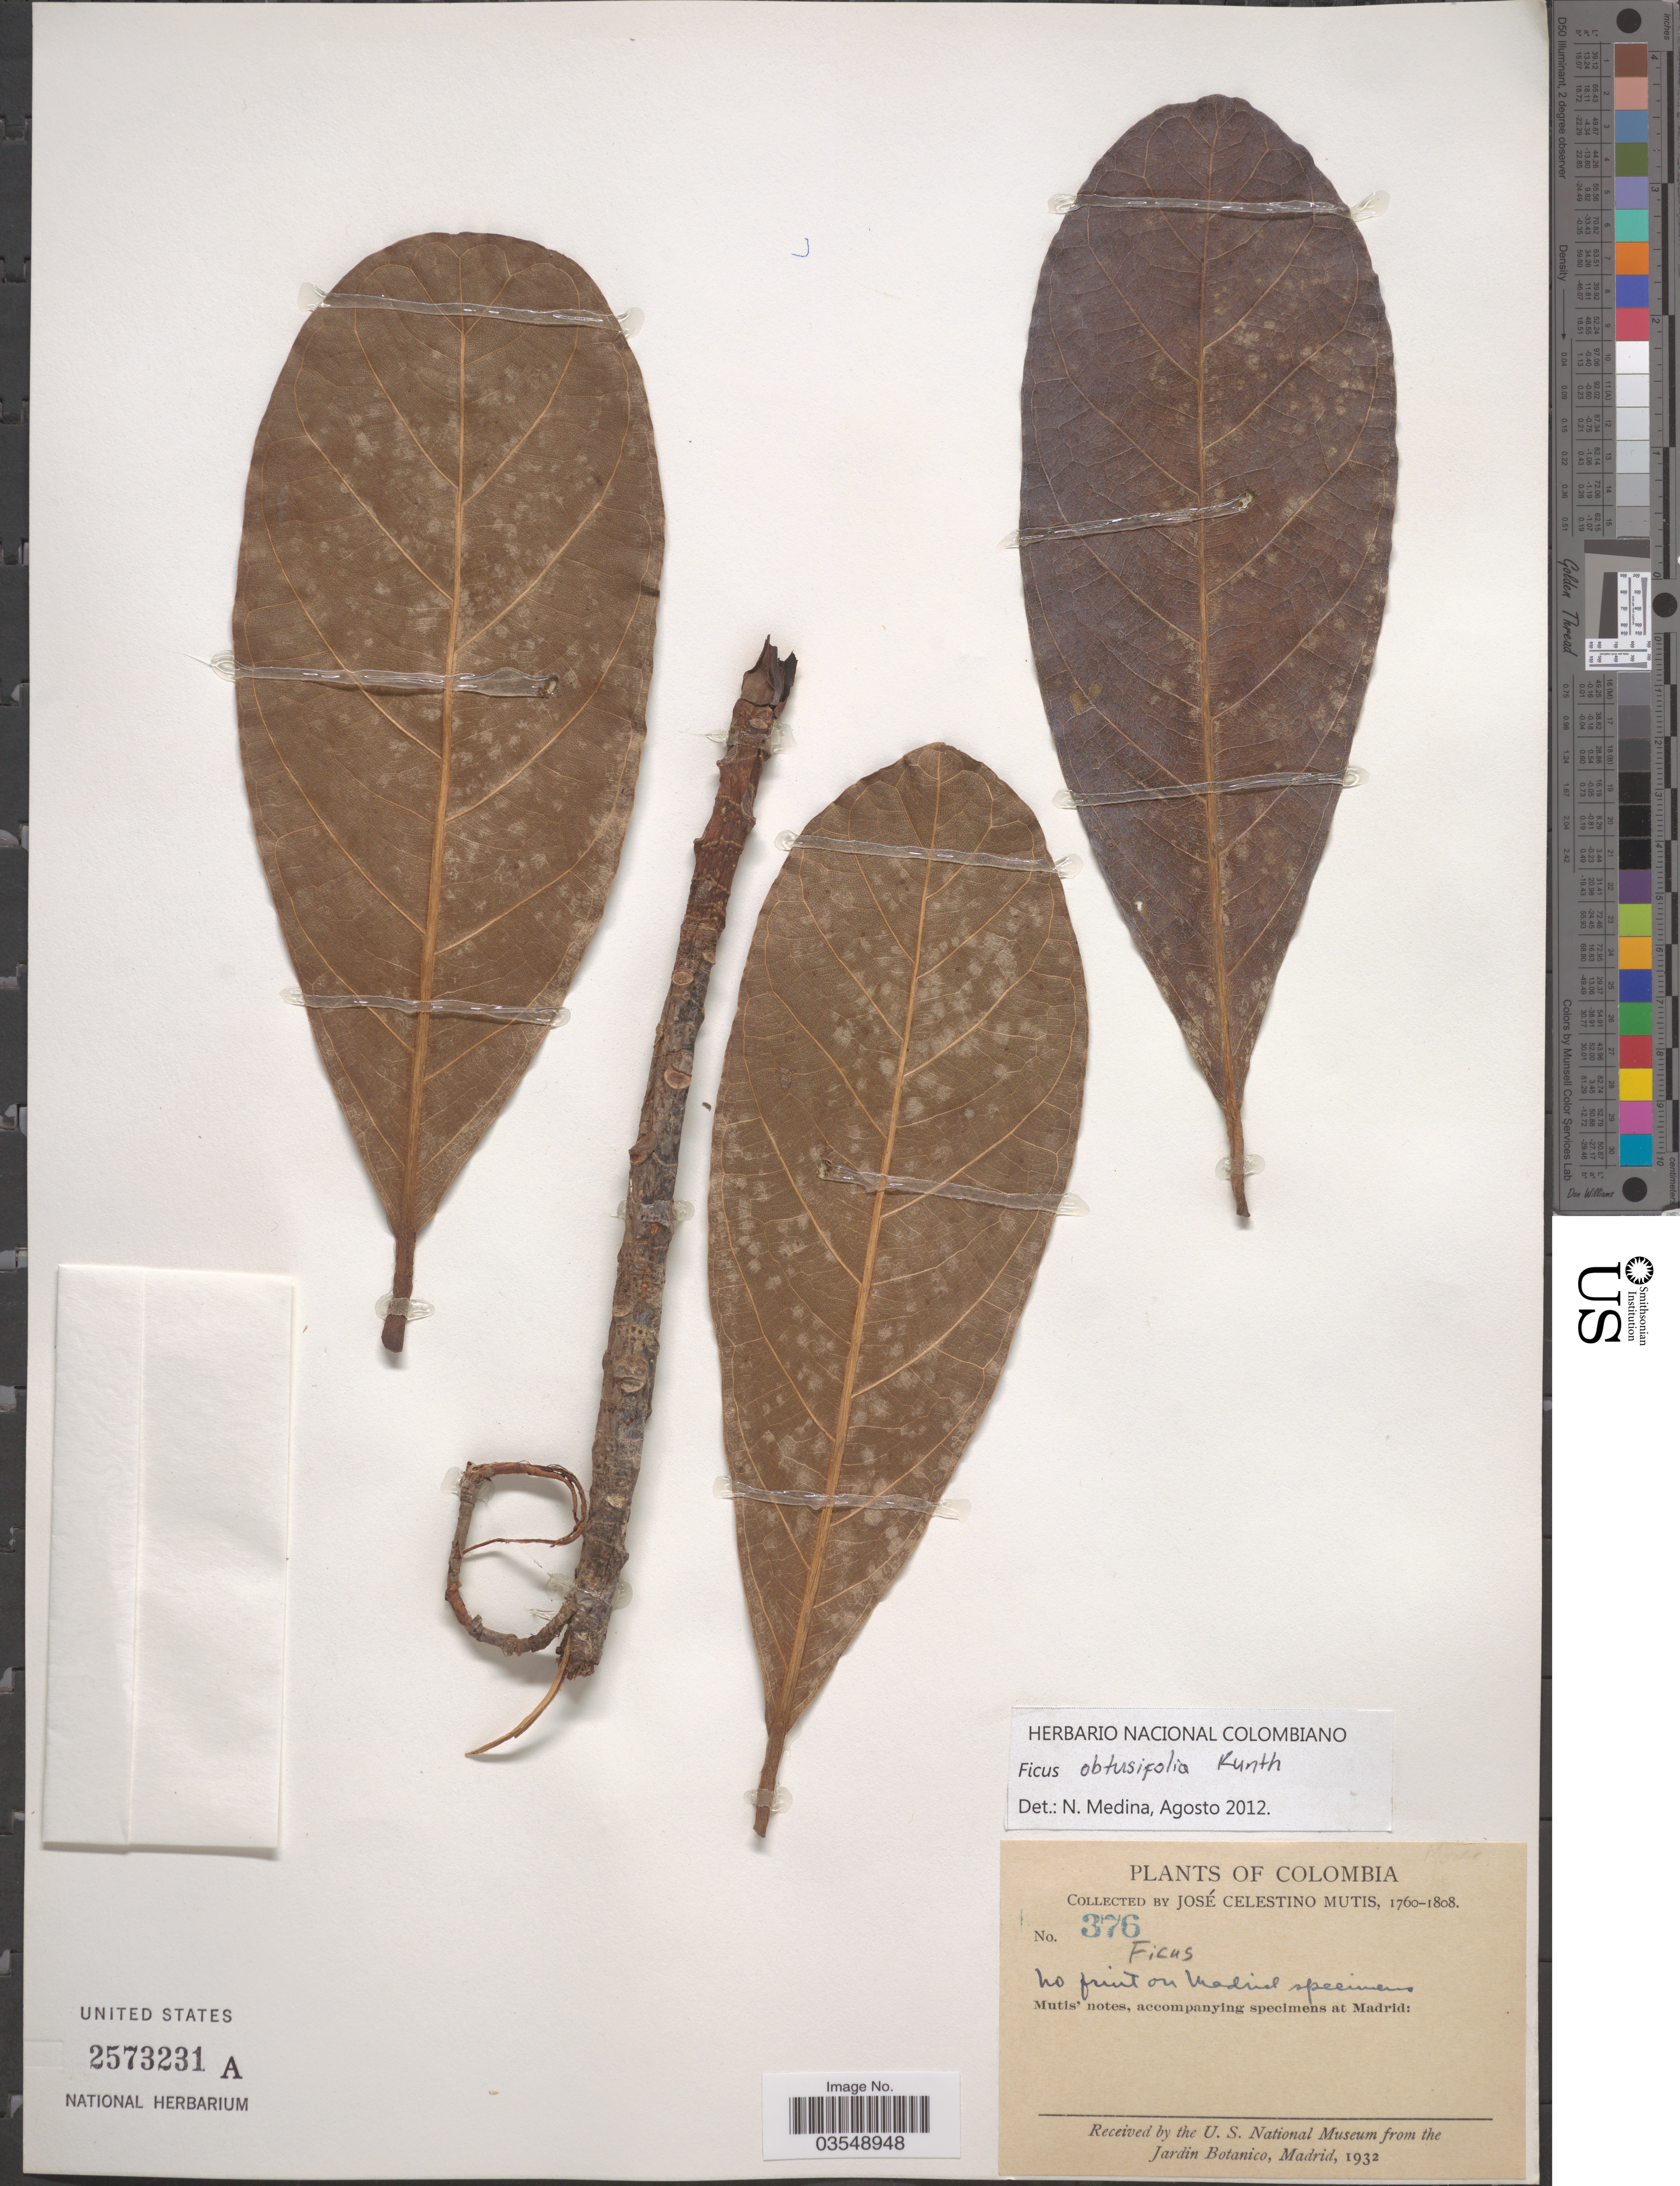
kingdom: Plantae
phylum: Tracheophyta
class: Magnoliopsida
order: Rosales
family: Moraceae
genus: Ficus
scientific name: Ficus obtusifolia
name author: Kunth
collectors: J. C. B. Mutis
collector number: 376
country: Colombia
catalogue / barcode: US 2573231A